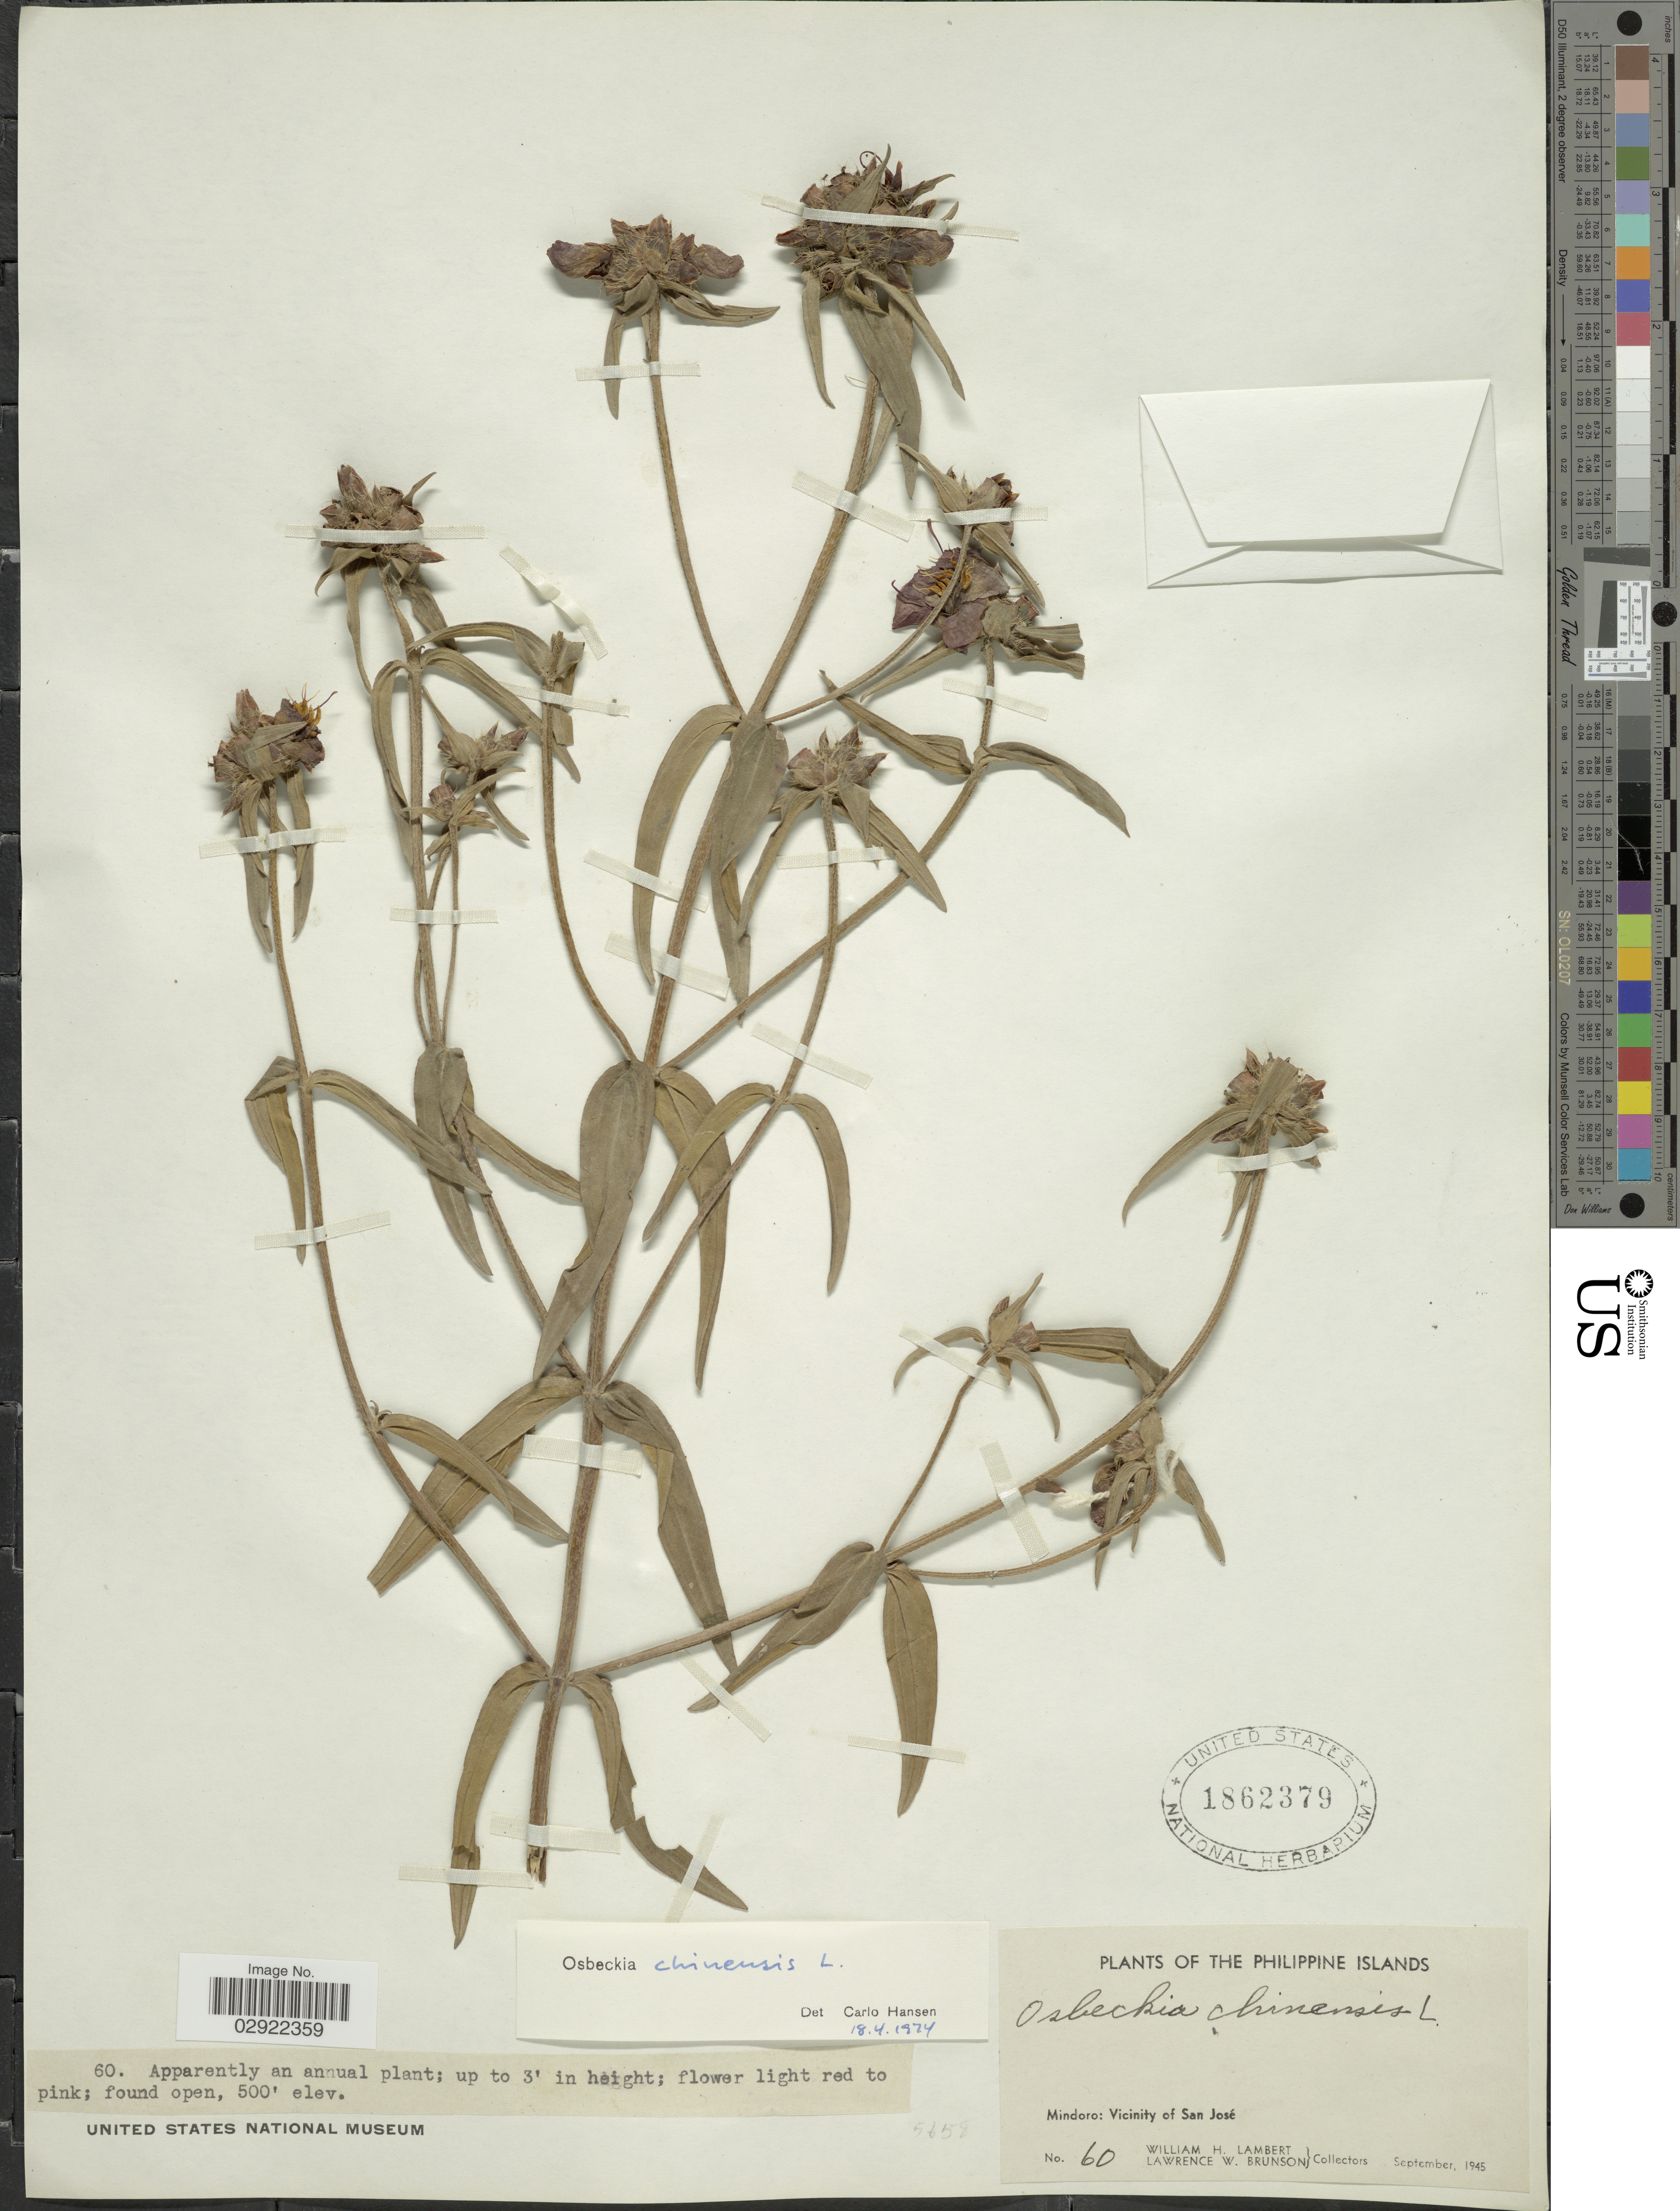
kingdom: Plantae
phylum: Tracheophyta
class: Magnoliopsida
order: Myrtales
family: Melastomataceae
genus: Osbeckia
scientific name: Osbeckia chinensis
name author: L.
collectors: W. Lambert & L. Brunson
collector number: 60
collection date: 1945-09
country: Philippines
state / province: Mimaropa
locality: Mindoro: Vicinity of San José.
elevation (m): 152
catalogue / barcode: US 1862379